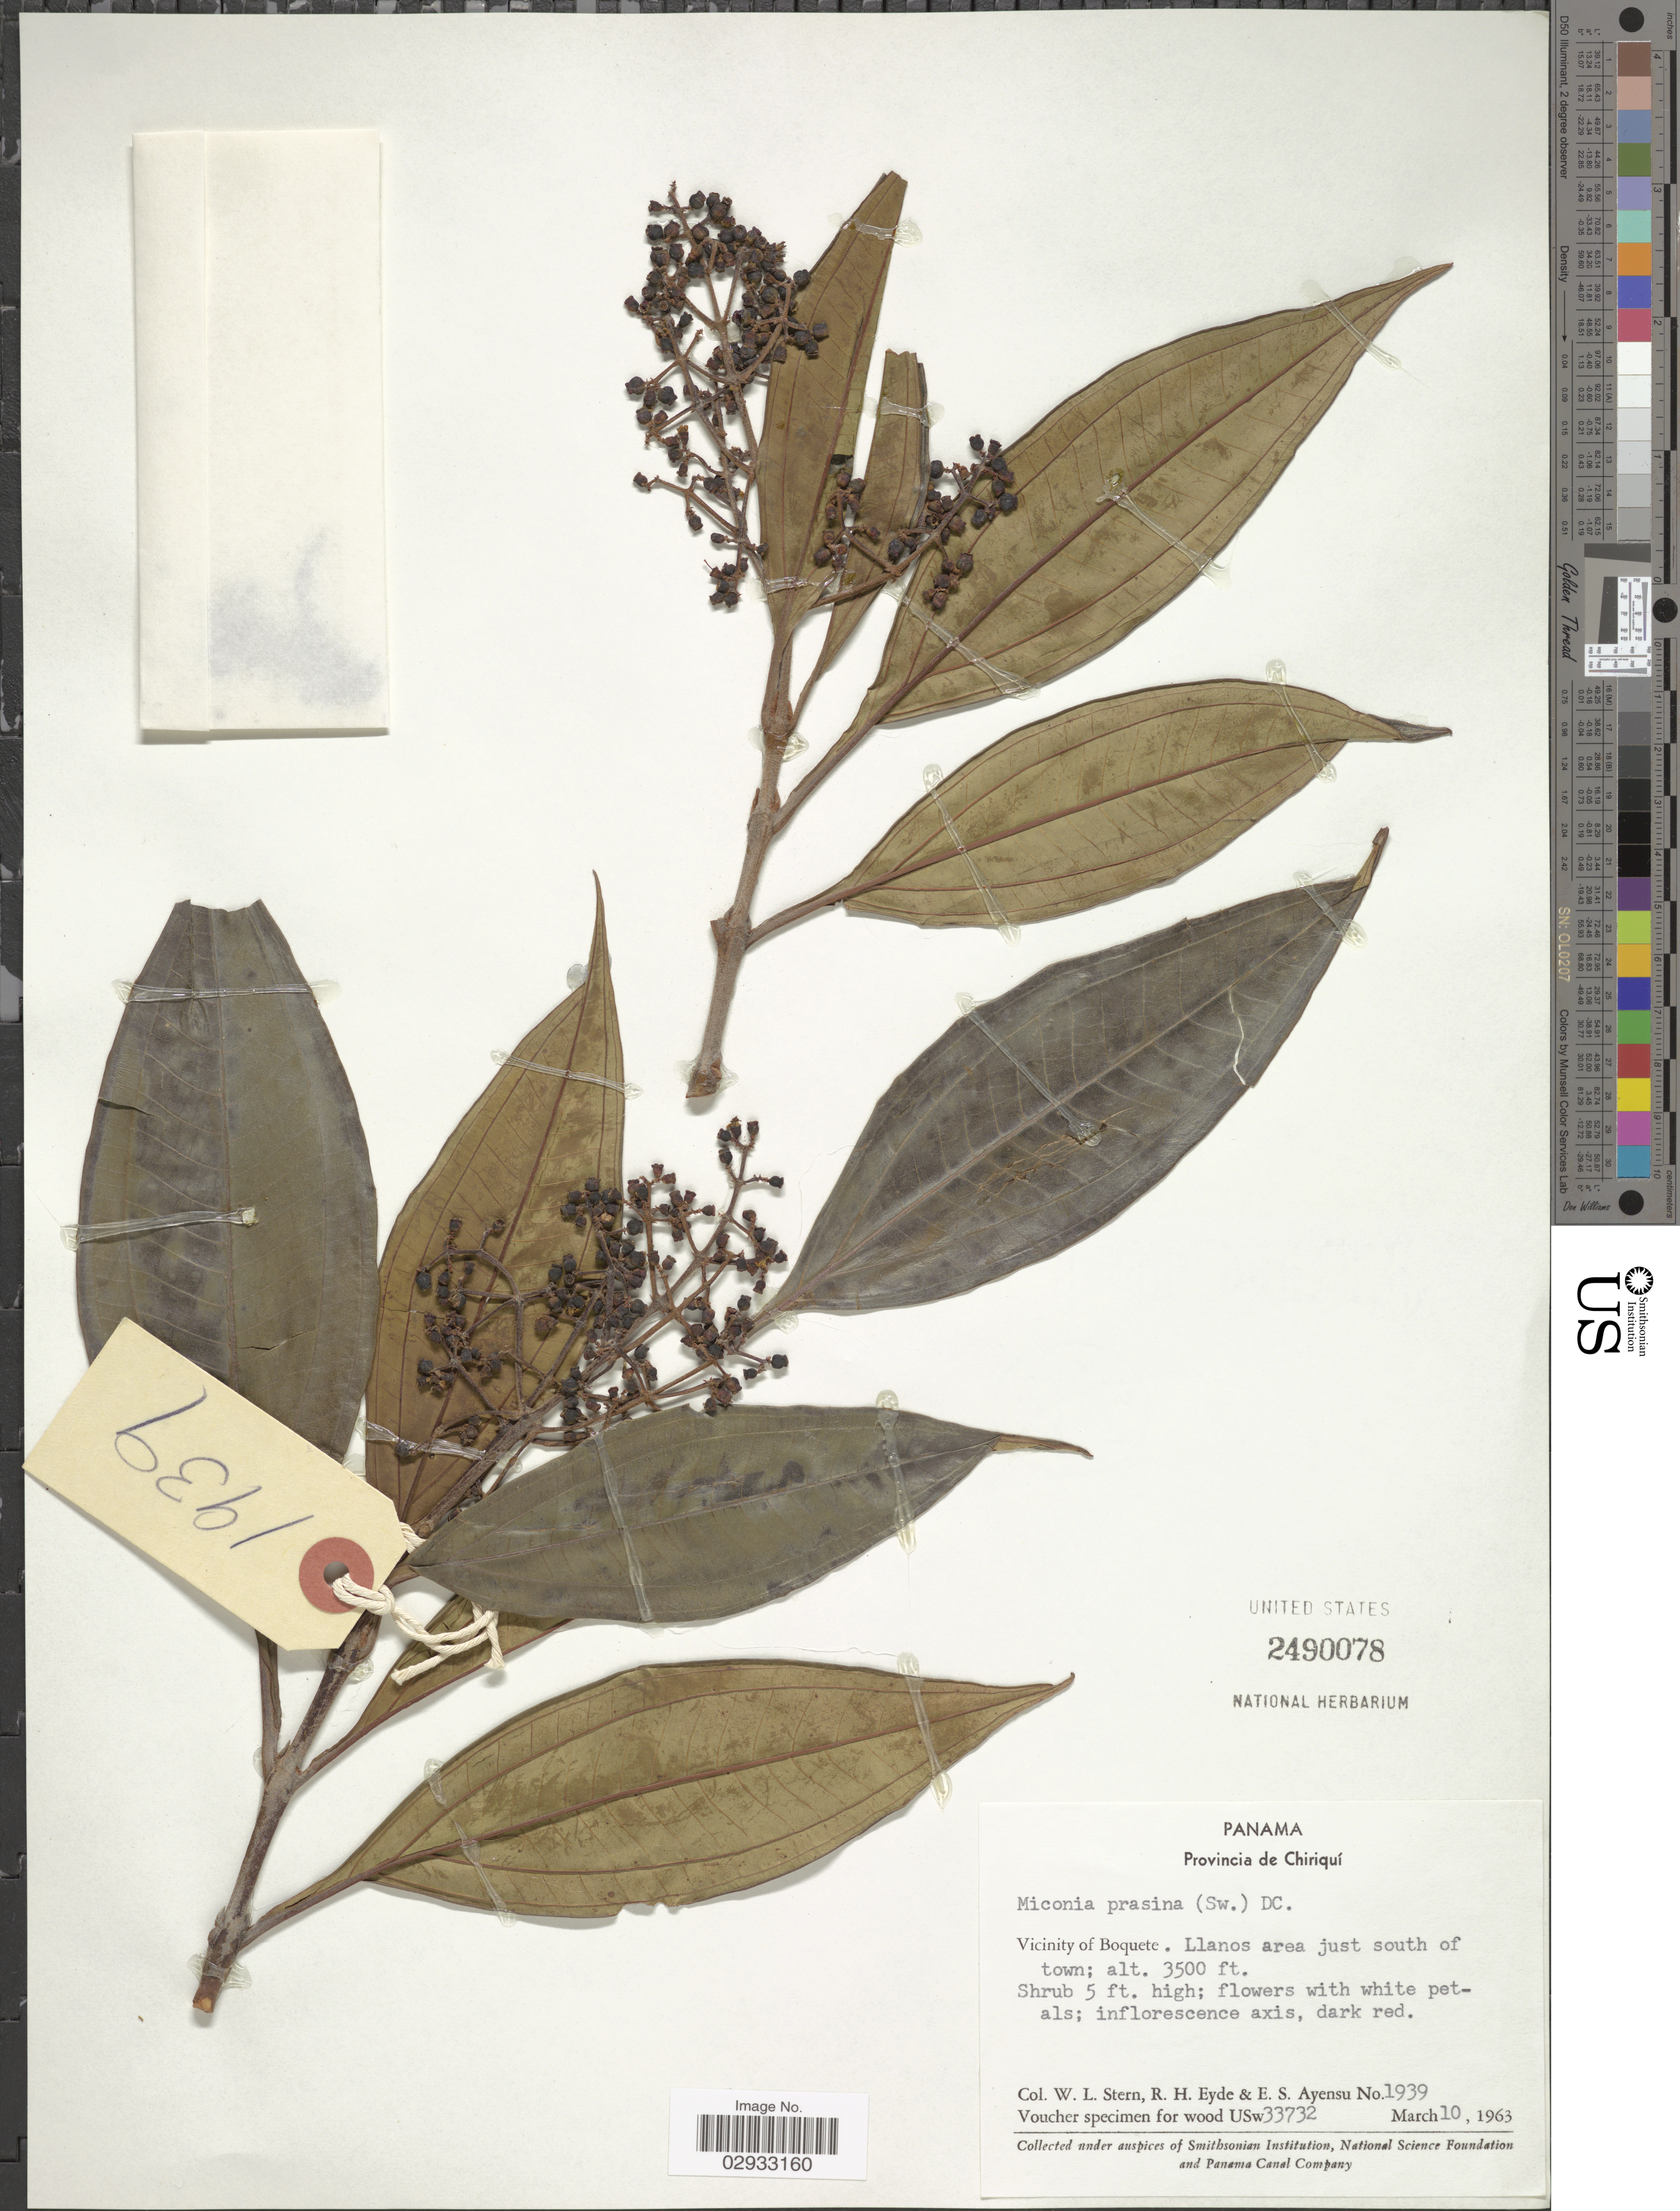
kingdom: Plantae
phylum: Tracheophyta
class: Magnoliopsida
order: Myrtales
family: Melastomataceae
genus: Miconia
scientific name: Miconia pteropoda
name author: Benth.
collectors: W. L. Stern, R. H. Eyde & E. S. Ayensu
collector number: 1939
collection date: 1963-03-10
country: Panama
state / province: Chiriqui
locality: Provincia de Chiriquí. Vicinity of Boquete. Llanos area just south of town.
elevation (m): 1067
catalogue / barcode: US 2490078